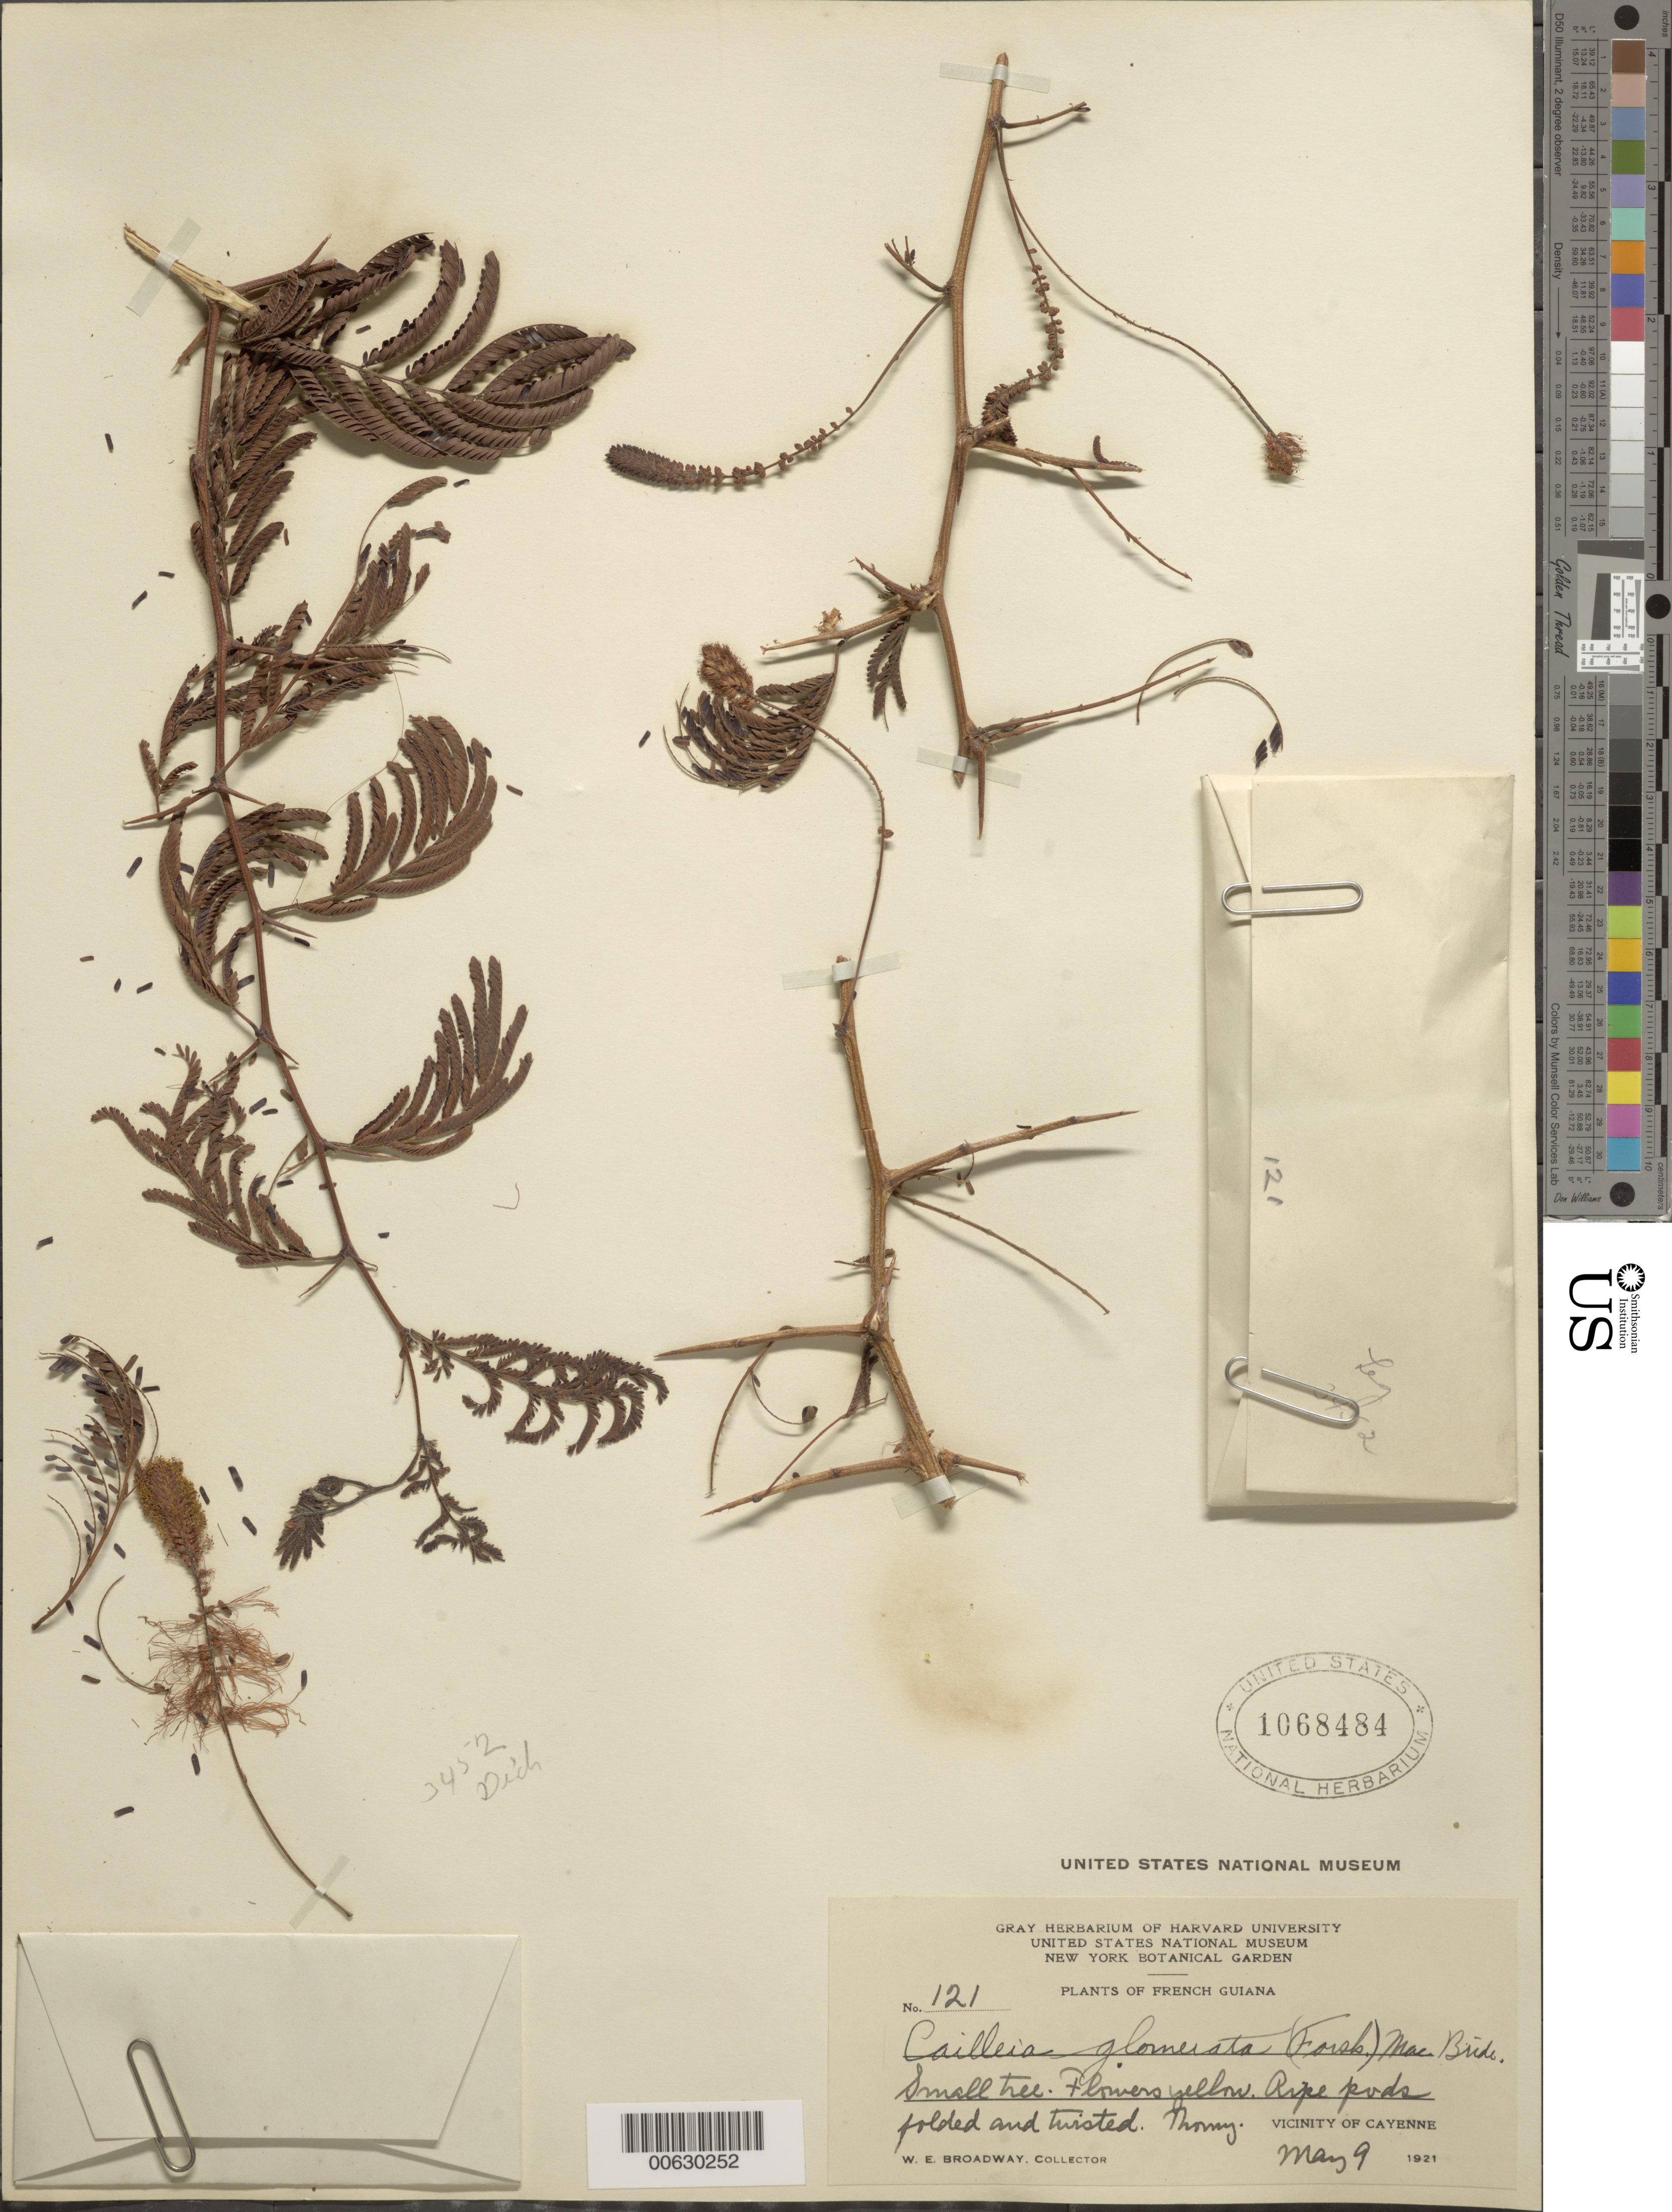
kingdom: Plantae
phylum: Tracheophyta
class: Magnoliopsida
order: Fabales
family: Fabaceae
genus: Dichrostachys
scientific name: Dichrostachys glomerata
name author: (Forssk.) Chiov.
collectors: W. E. Broadway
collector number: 121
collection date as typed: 9-May-21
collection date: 1921-05-09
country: French Guiana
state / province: Cayenne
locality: Cayenne, vic.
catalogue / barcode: US 1068484